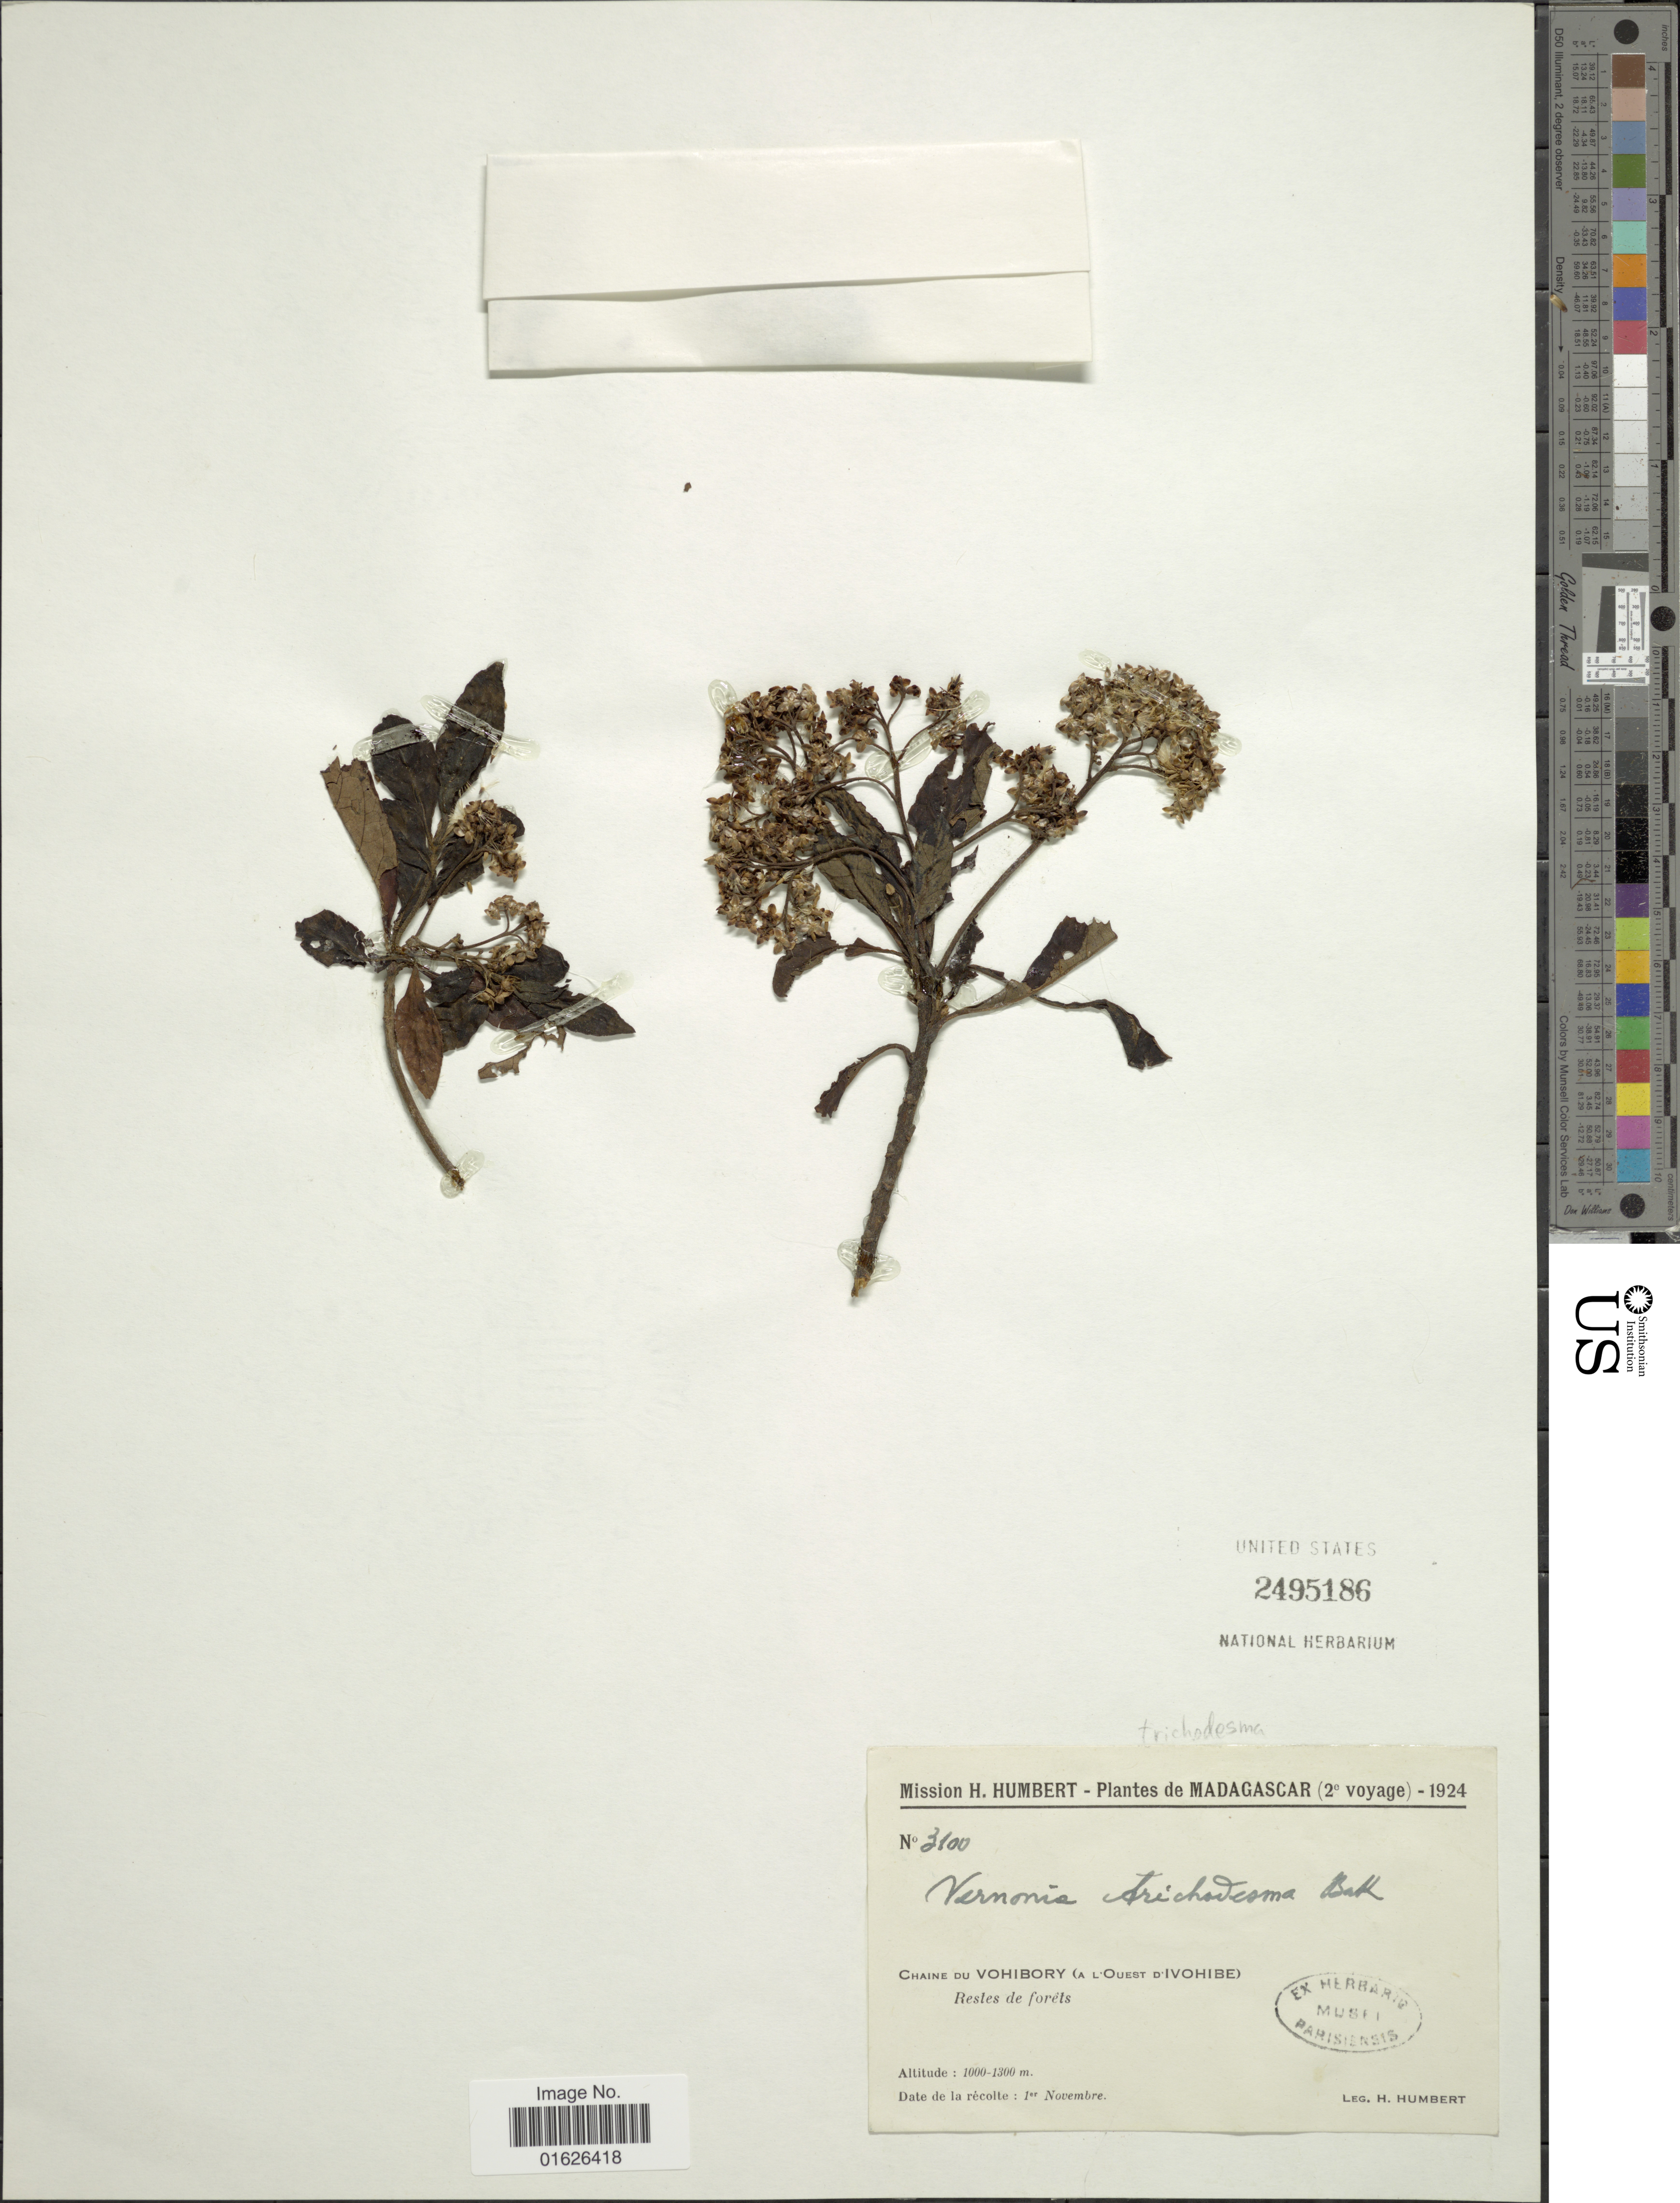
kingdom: Plantae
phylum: Tracheophyta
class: Magnoliopsida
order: Asterales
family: Asteraceae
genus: Gymnanthemum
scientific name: Gymnanthemum exsertum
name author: (Baker) H. Rob.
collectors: H. Humbert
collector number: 3100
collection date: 1924-11-01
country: Madagascar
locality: Chaine du Vohibory ( A L'Quest d'Ivohibe ) Restes de Forests.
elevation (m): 1000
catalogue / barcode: US 2495186